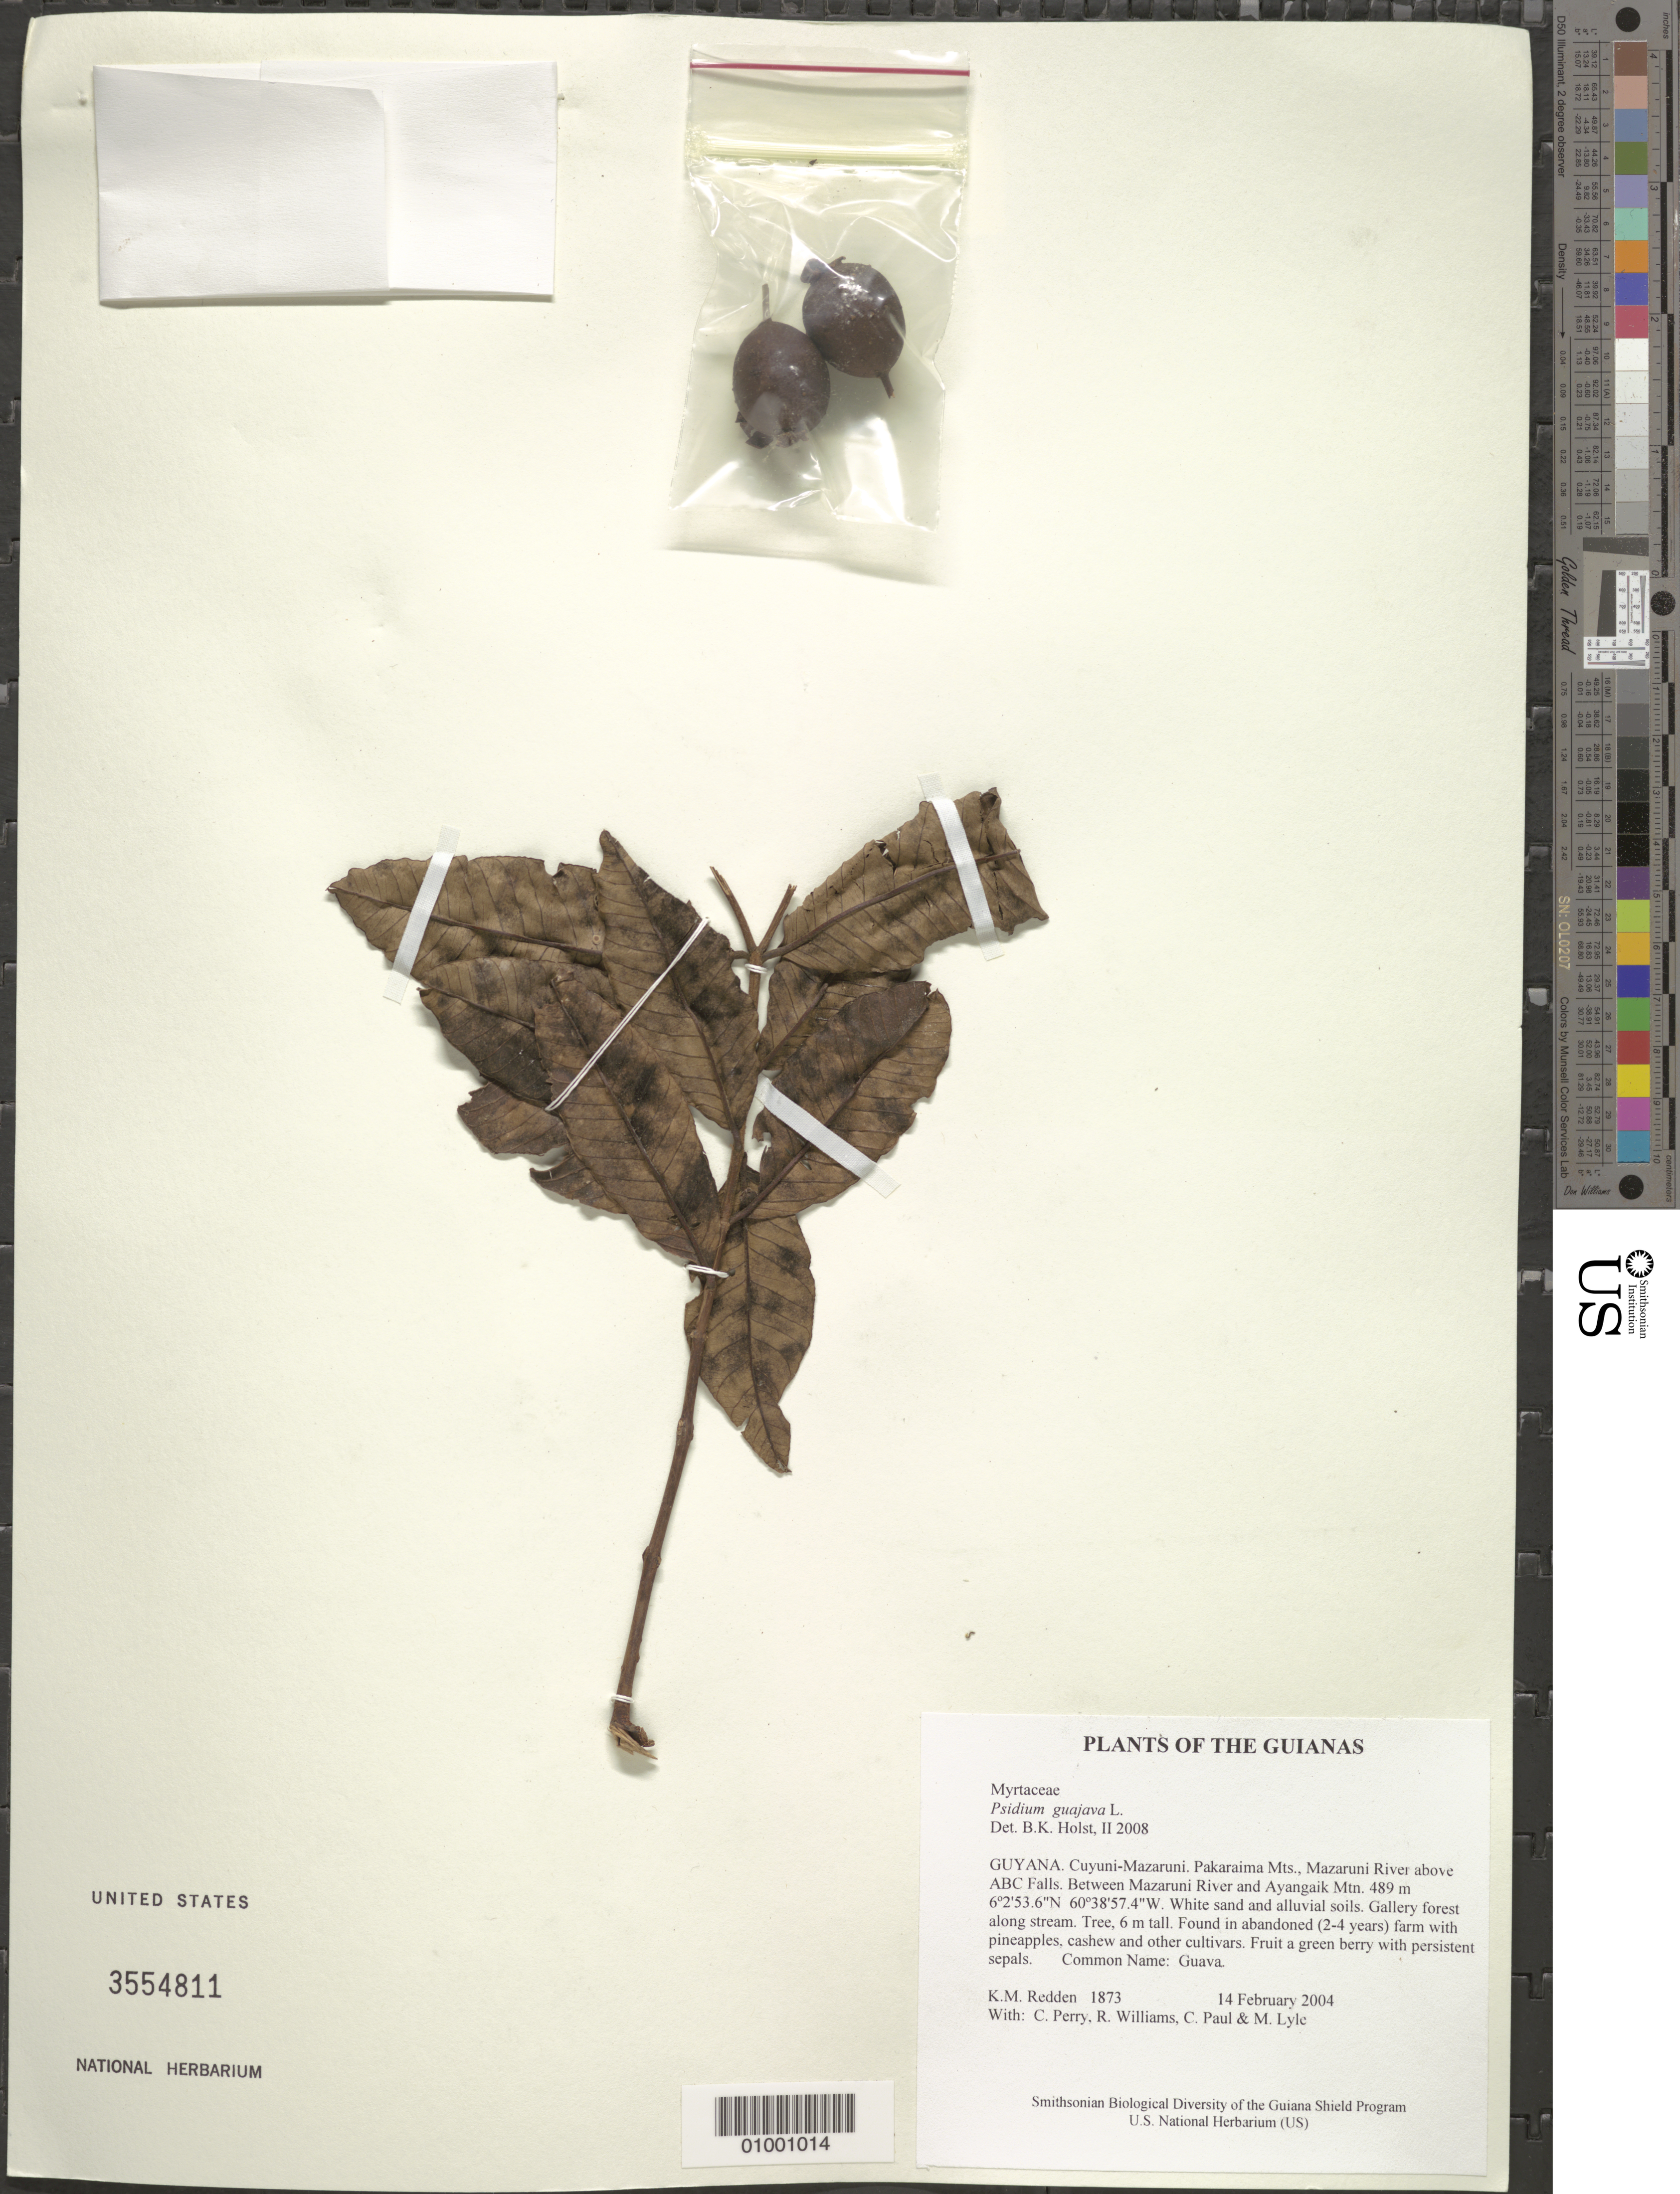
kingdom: Plantae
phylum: Tracheophyta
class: Magnoliopsida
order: Myrtales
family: Myrtaceae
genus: Psidium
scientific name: Psidium guajava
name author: L.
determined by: Holst, Bruce K.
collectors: K. M. Redden, C. Perry, R. Williams, C. Paul & M. Lyle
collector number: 1873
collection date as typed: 14 February 2004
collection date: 2004-02-14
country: Guyana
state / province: Cuyuni-Mazaruni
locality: Pakaraima Mts., Mazaruni River above ABC Falls. Between Mazaruni River and Ayangaik Mtn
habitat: White sand and alluvial soils. Gallery forest along stream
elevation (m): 489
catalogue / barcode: US 3554811